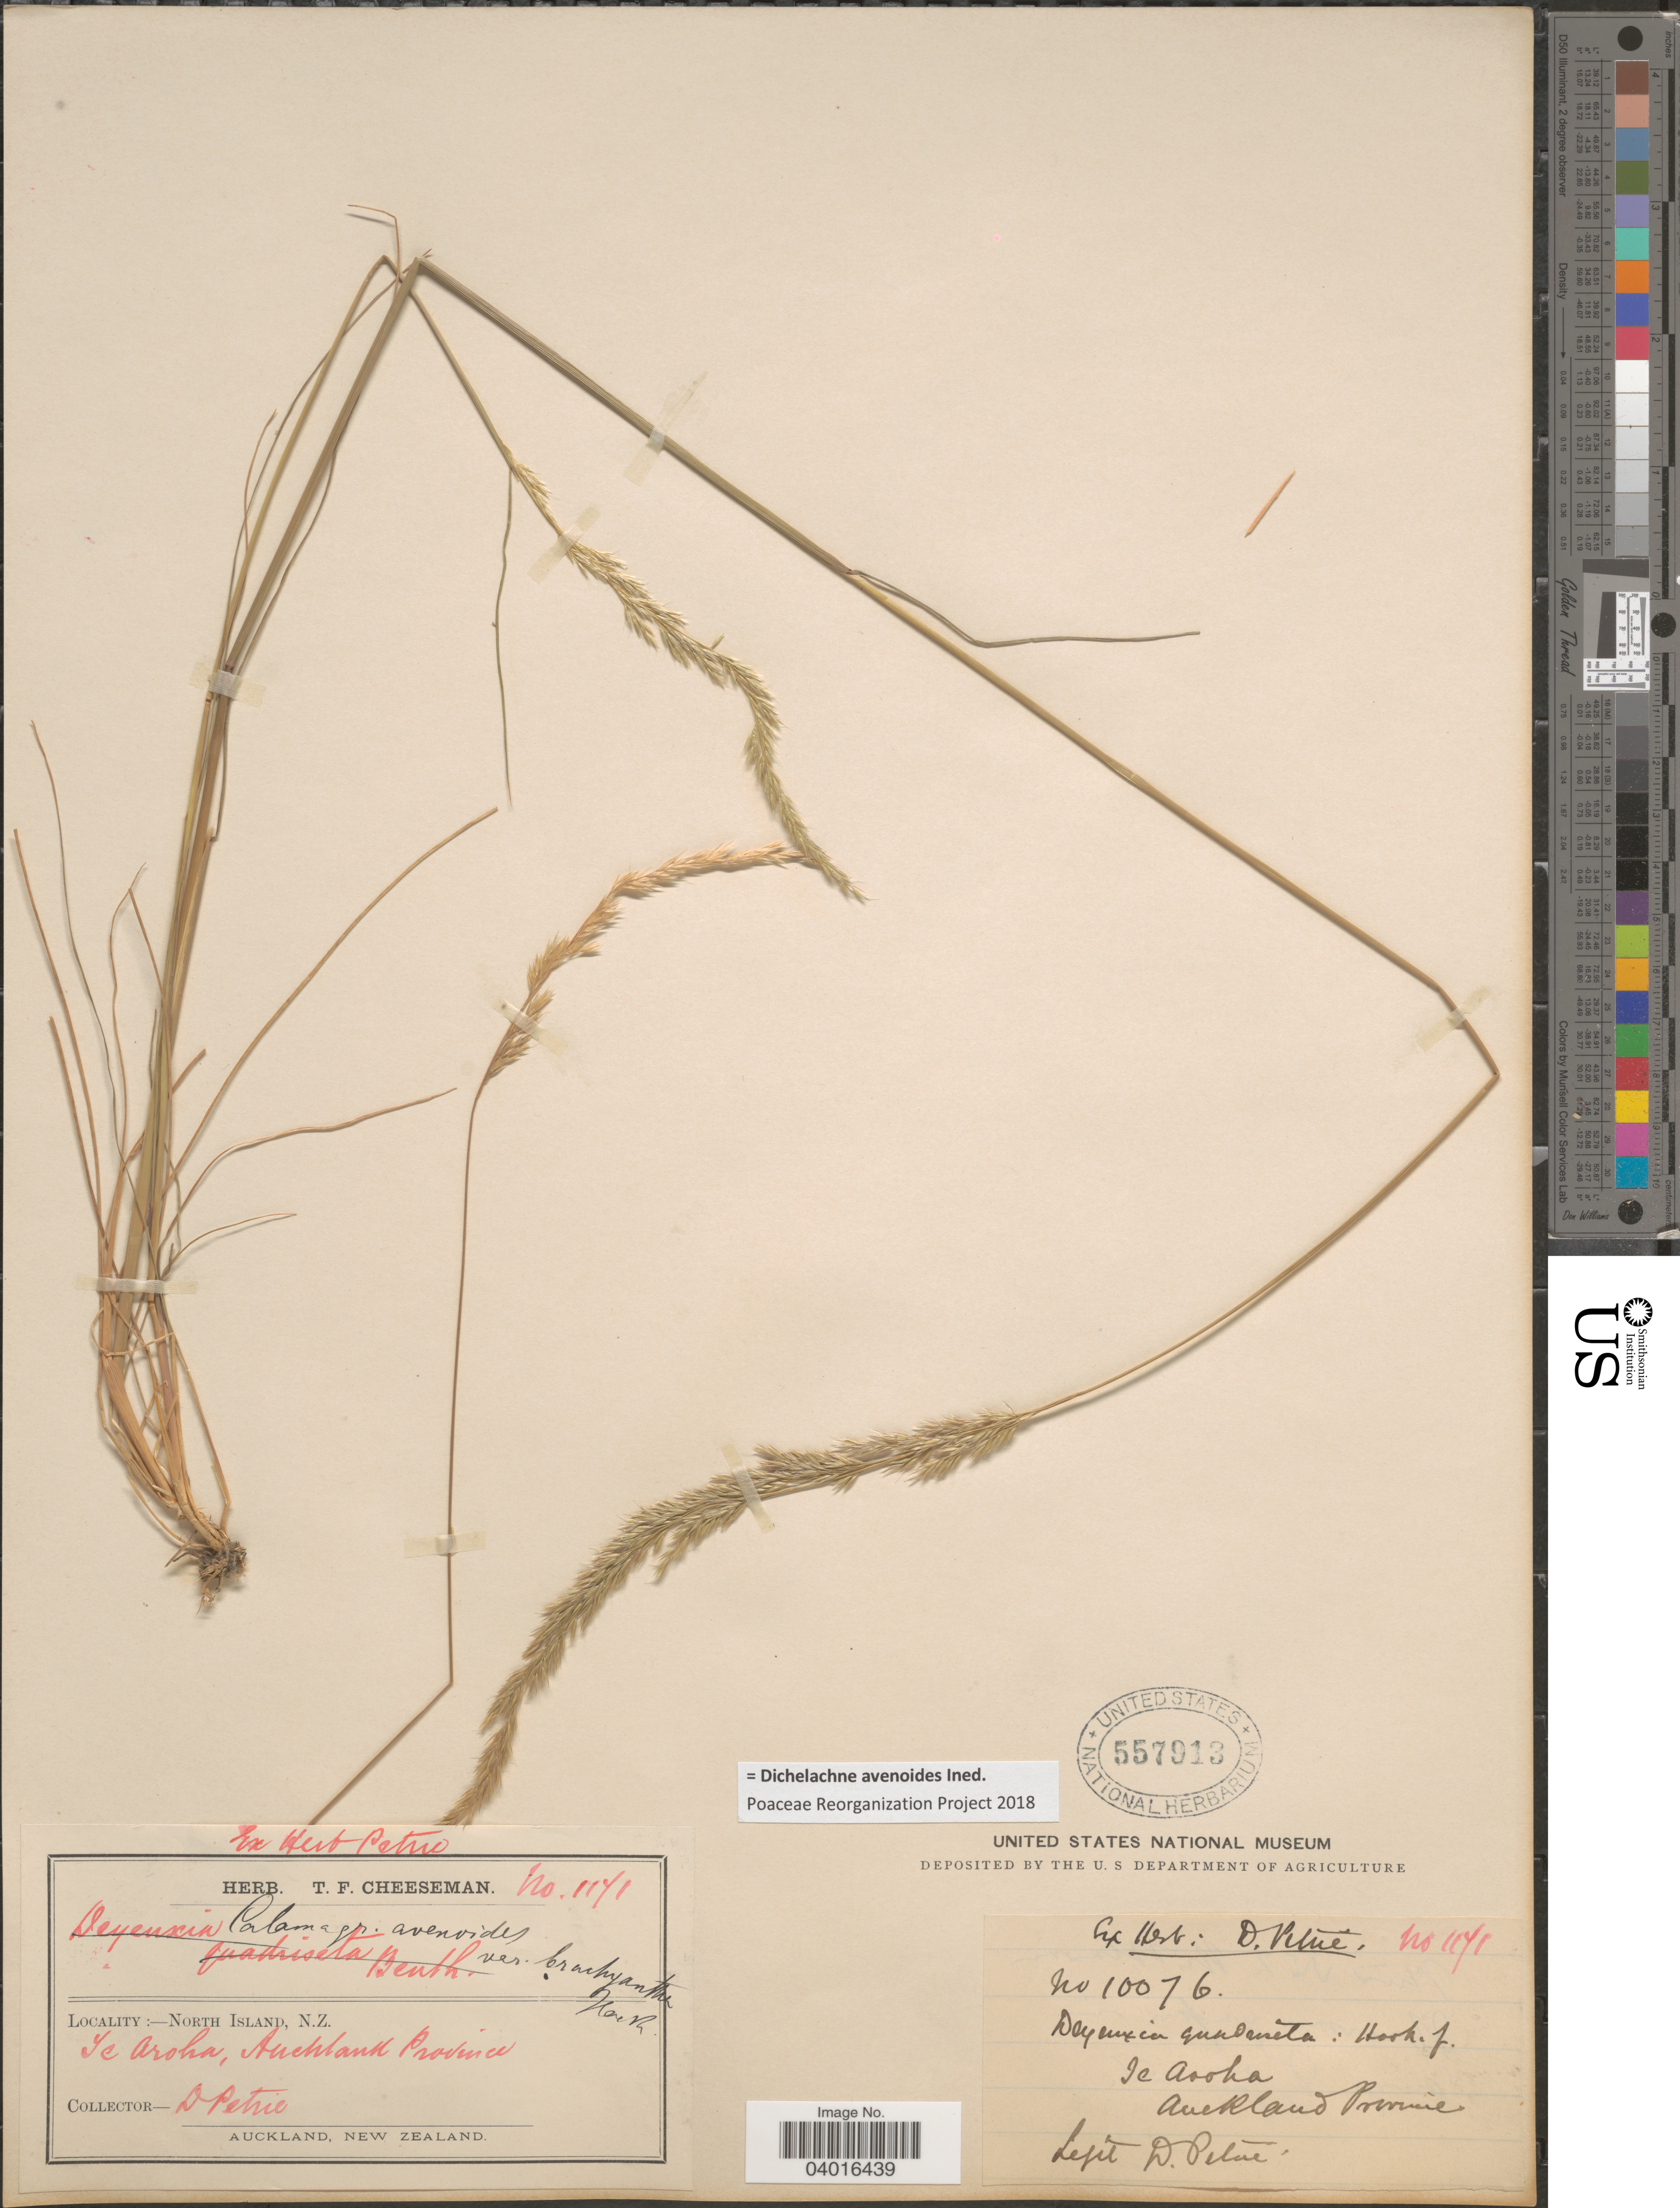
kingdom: Plantae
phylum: Tracheophyta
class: Liliopsida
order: Poales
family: Poaceae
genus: Pentapogon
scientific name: Pentapogon avenoides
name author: (Hook. f.) P.M. Peterson et al.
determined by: Wagner, W. L., (BOT), Smithsonian Institution - National Museum of Natural History (UNITED STATES)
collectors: D. Petrie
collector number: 1171/10076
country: New Zealand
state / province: Auckland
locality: North Island. Te Aroha.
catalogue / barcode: US 557913